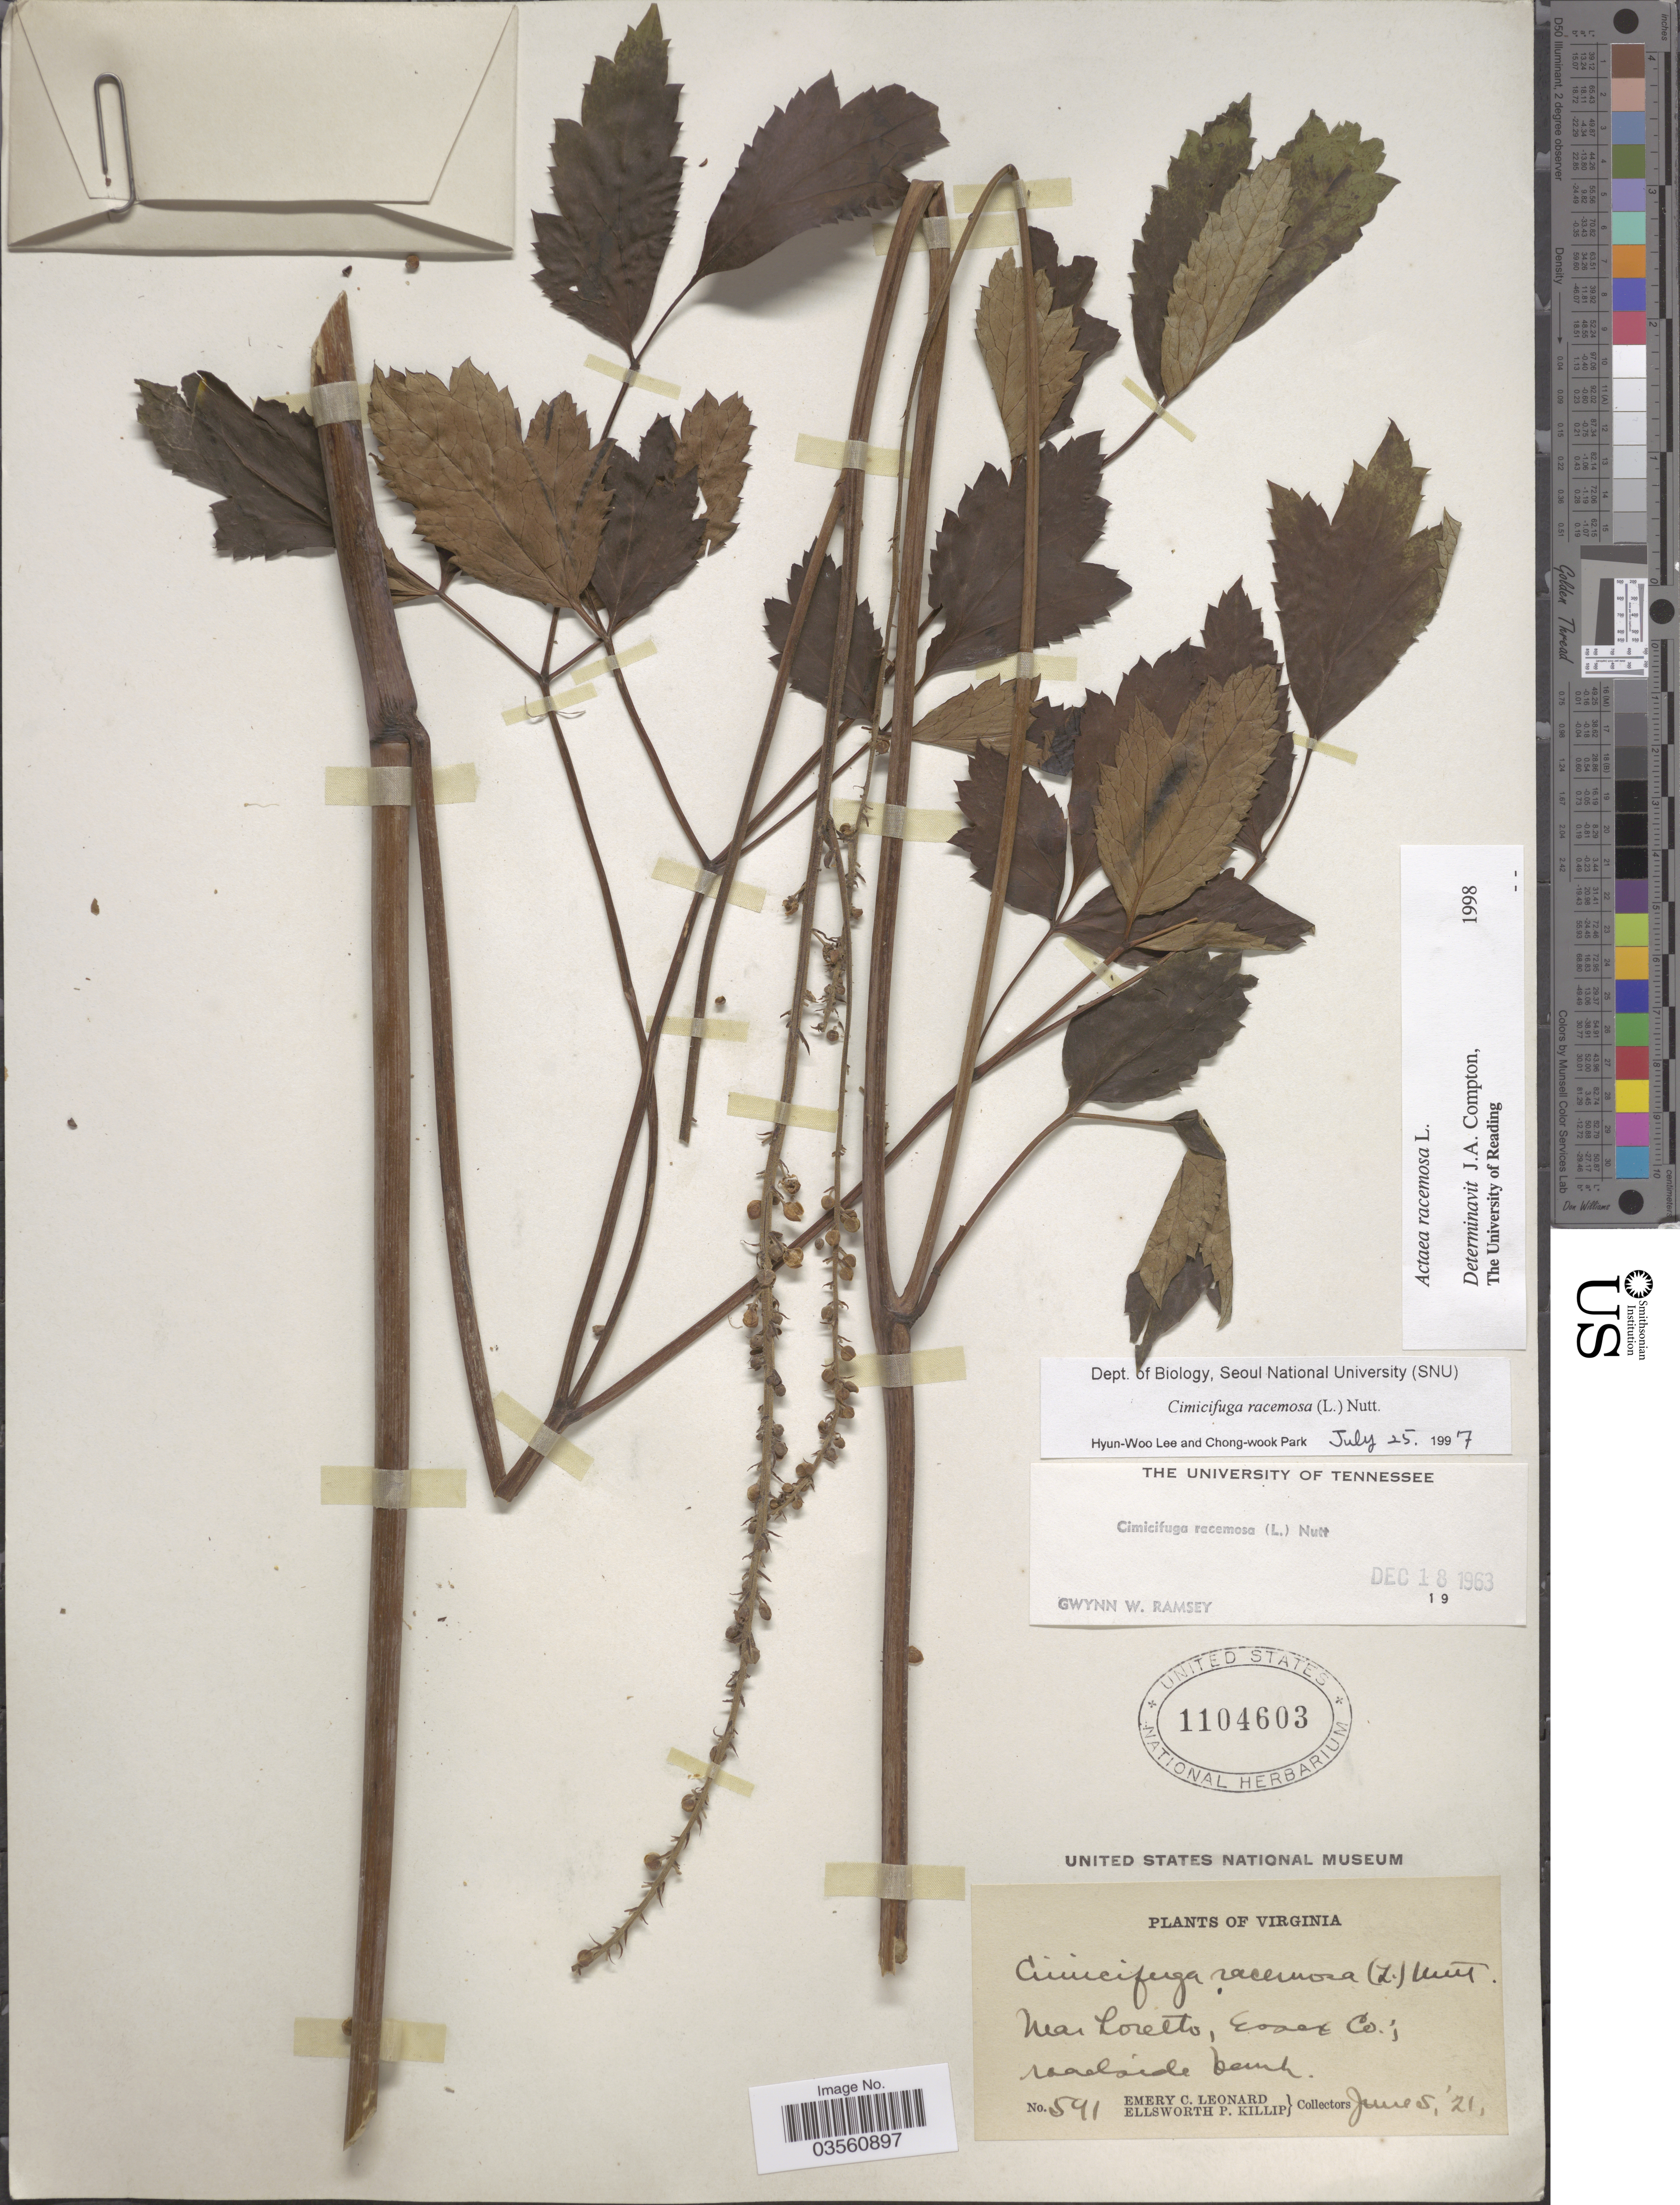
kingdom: Plantae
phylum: Tracheophyta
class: Magnoliopsida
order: Ranunculales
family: Ranunculaceae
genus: Actaea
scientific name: Actaea racemosa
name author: L.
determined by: Compton, J. A.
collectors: E. C. Leonard & E. P. Killip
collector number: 591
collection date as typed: Transcribed d/m/y: 5/6/21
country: United States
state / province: Virginia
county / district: Essex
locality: Near Loretto, Essex Co.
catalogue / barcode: US 1104603